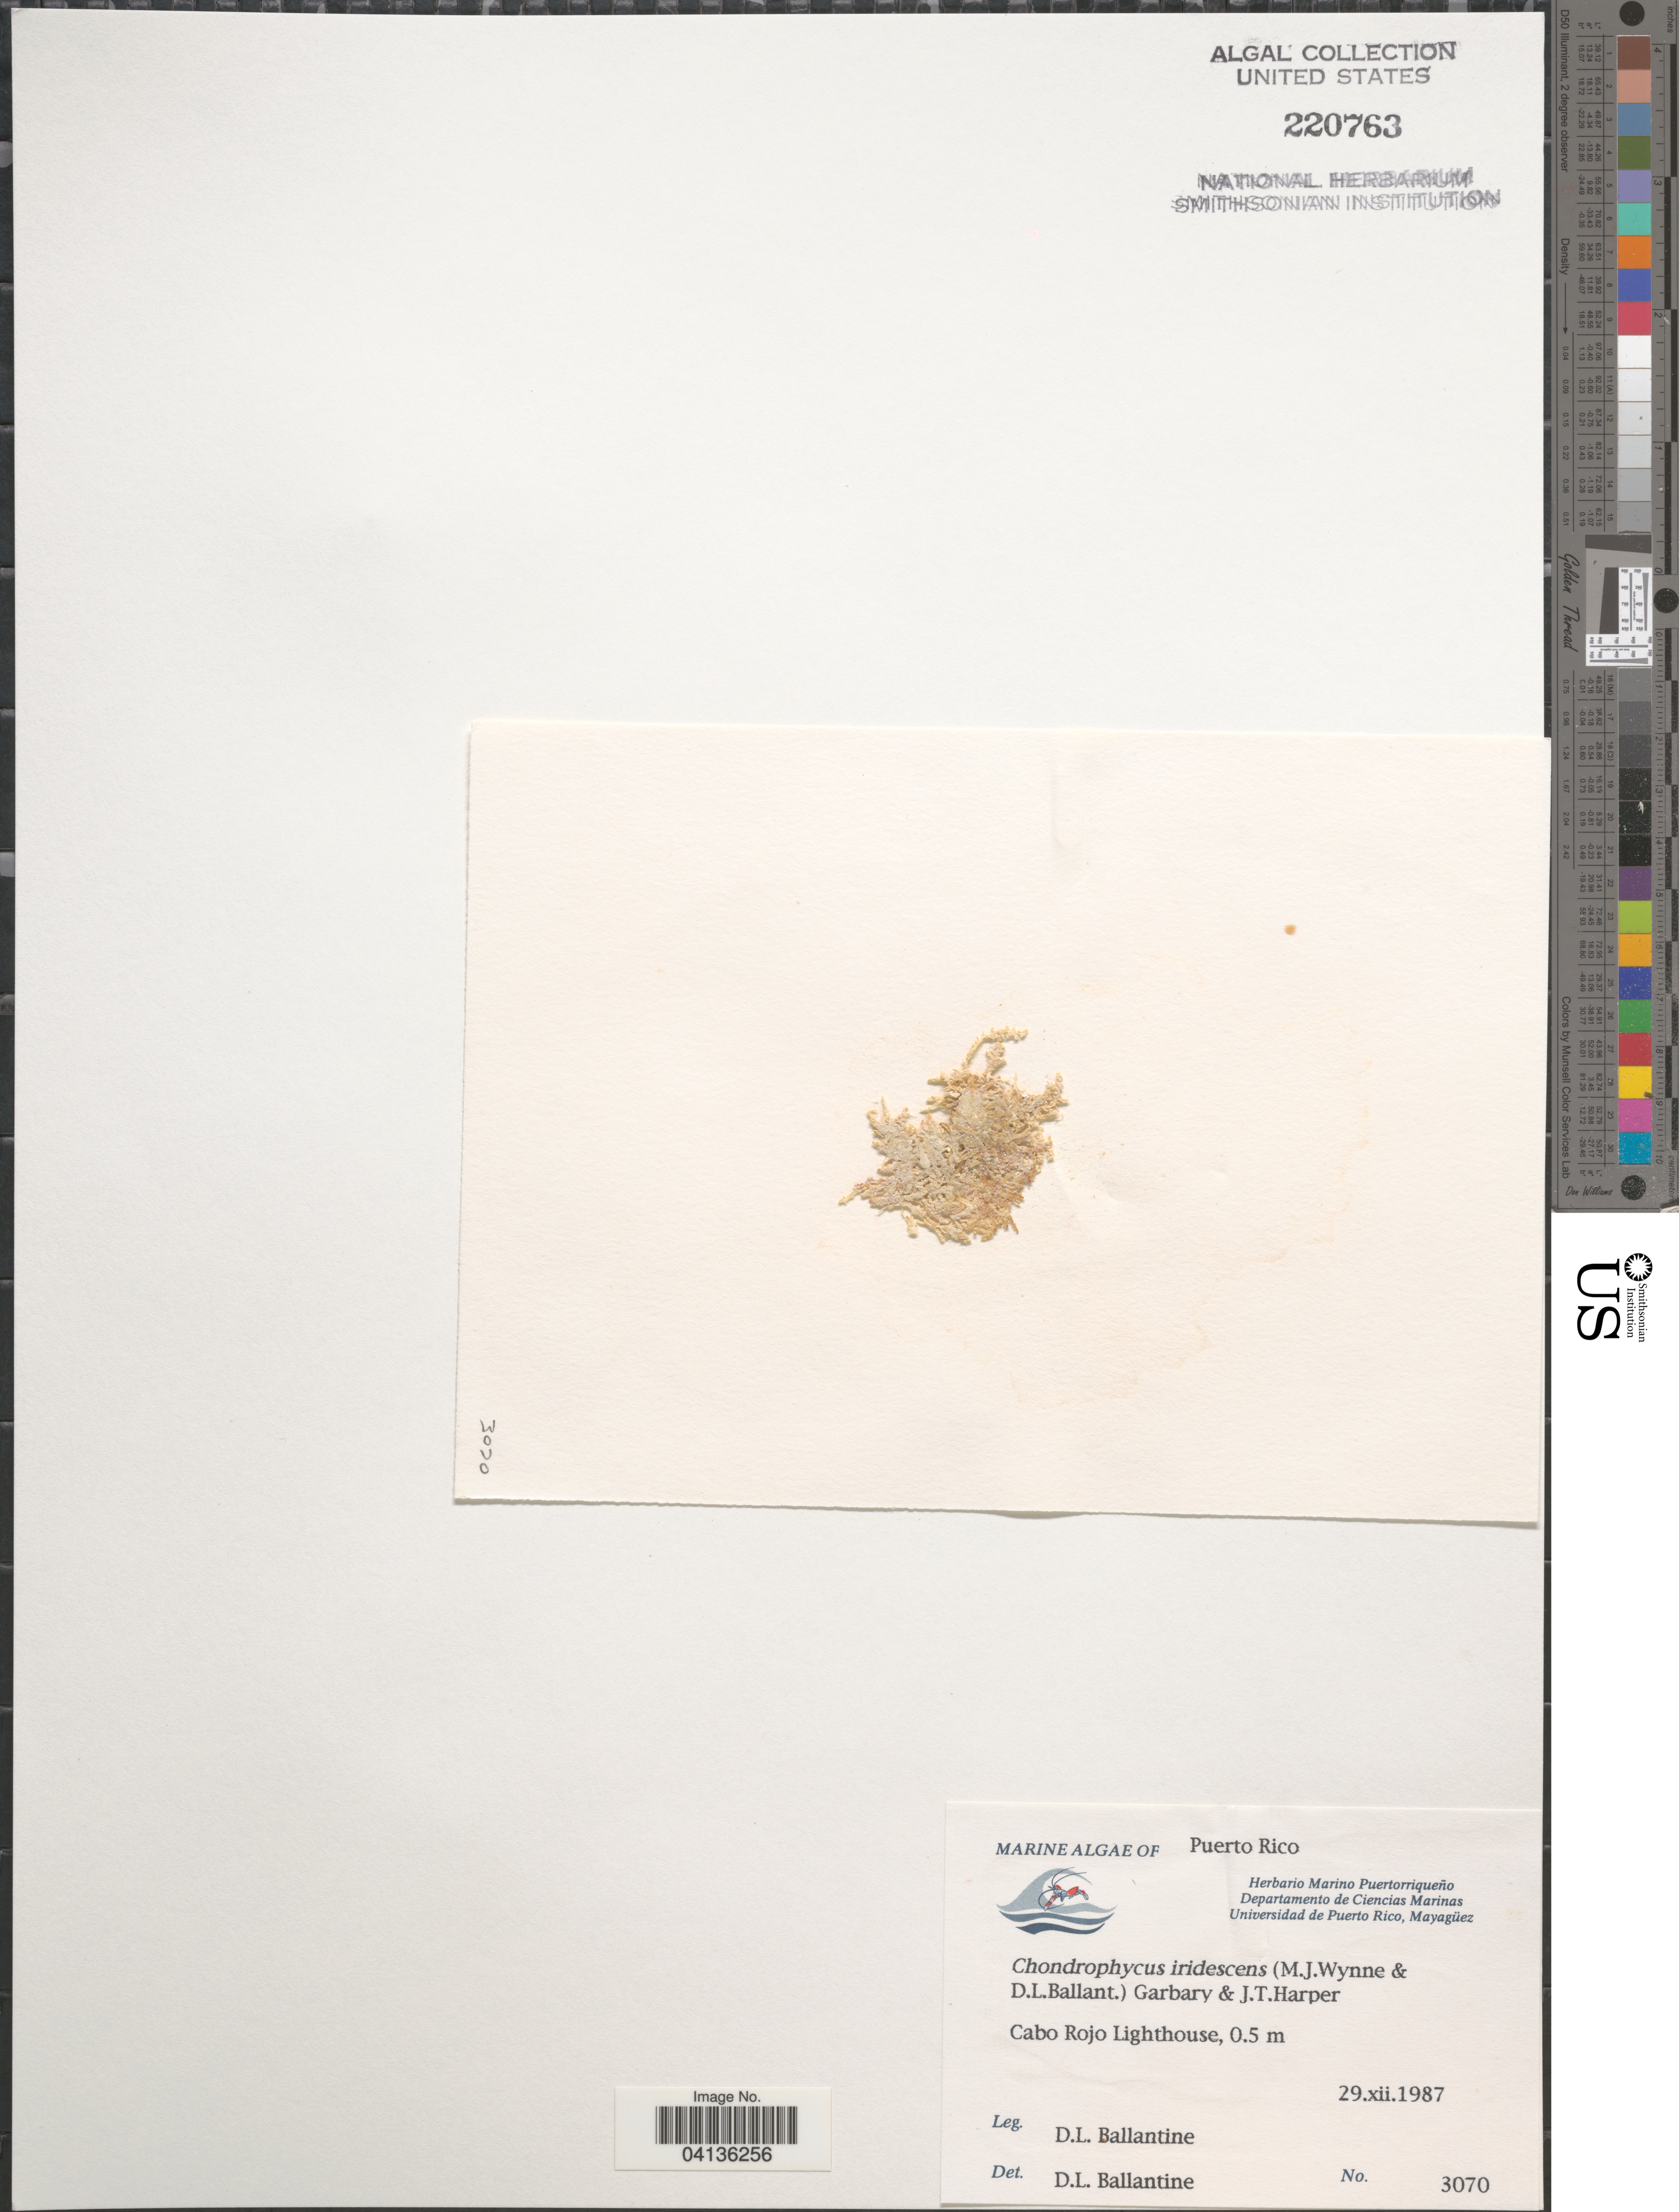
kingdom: Plantae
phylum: Rhodophyta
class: Florideophyceae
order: Ceramiales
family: Rhodomelaceae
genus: Yuzurua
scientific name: Yuzurua iridescens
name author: (M.J. Wynne & D.L.Ballantine) Sentíes & M.J. Wynne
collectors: D.L. Ballantine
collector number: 3070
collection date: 1987-12-29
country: Puerto Rico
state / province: Çabo Rojo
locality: Cabo Rojo Lighthouse.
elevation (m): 0.5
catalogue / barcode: US 220763